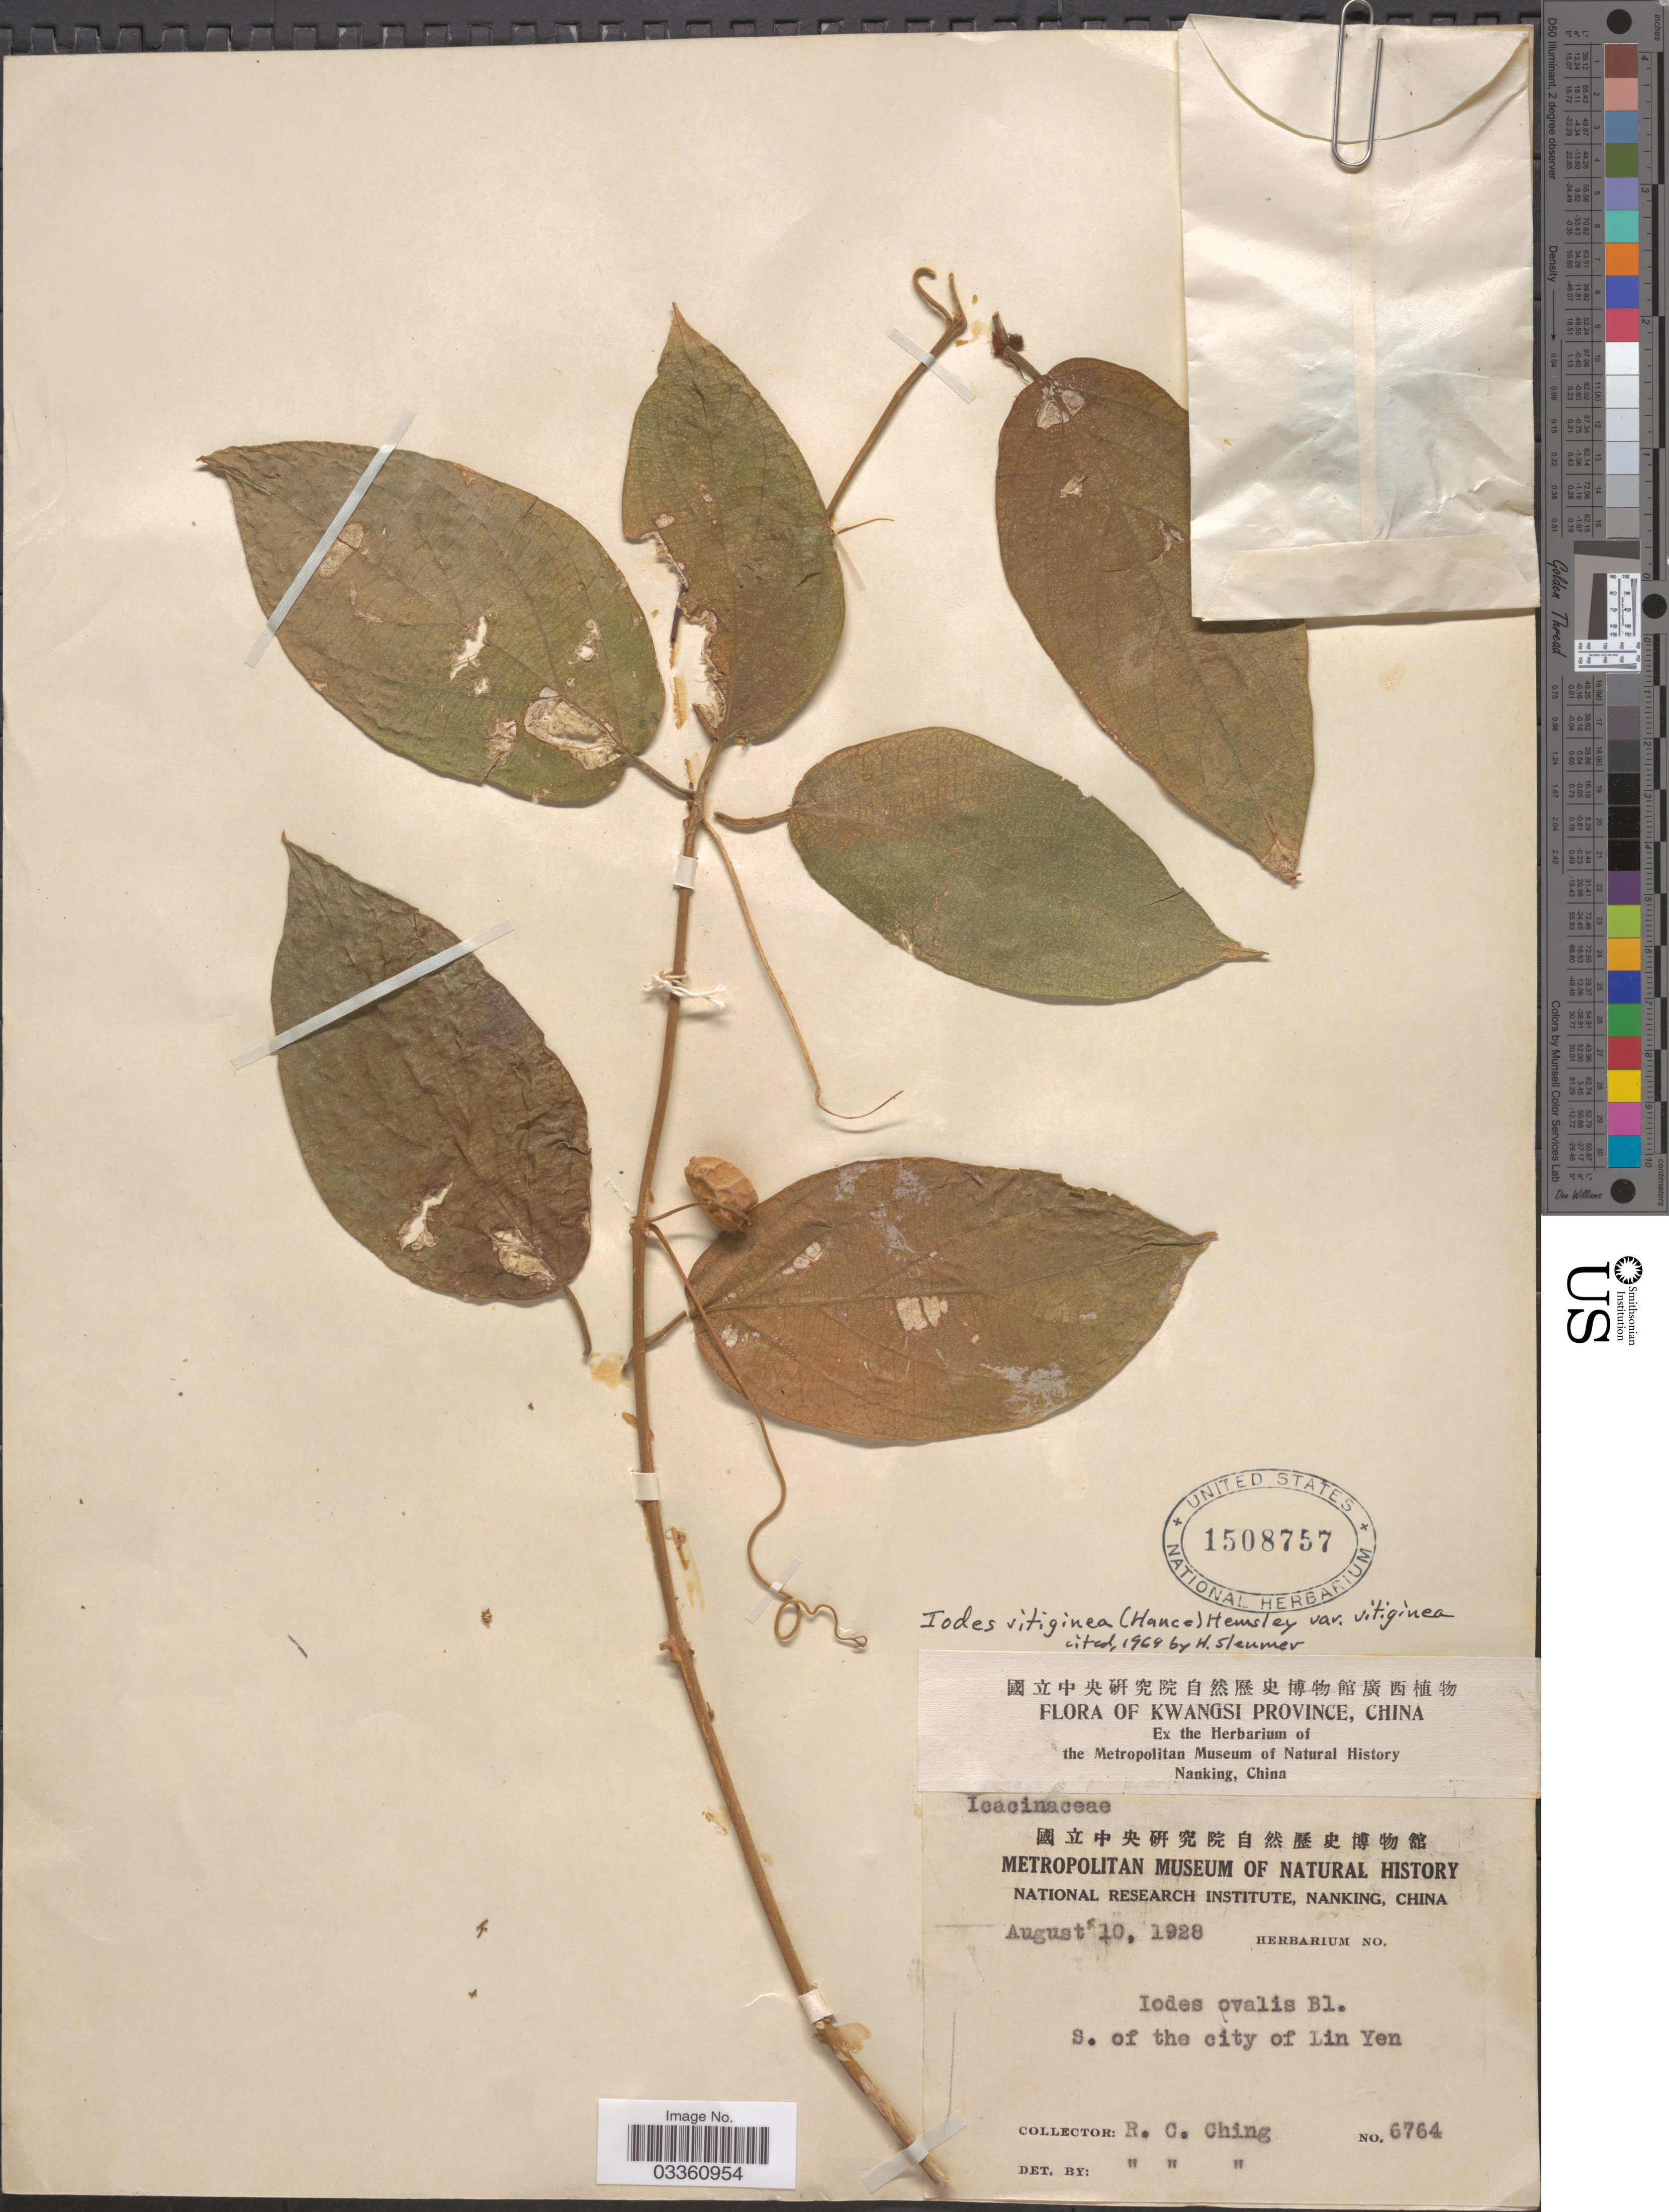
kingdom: Plantae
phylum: Tracheophyta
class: Magnoliopsida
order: Icacinales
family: Icacinaceae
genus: Iodes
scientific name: Iodes vitiginea var. vitiginea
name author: (Hance) Hance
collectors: R. C. Ching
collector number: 6764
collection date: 1928-08-10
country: China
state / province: Guangxi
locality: Kwangsi Province. S. of the city of Lin Yen.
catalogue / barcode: US 1508757